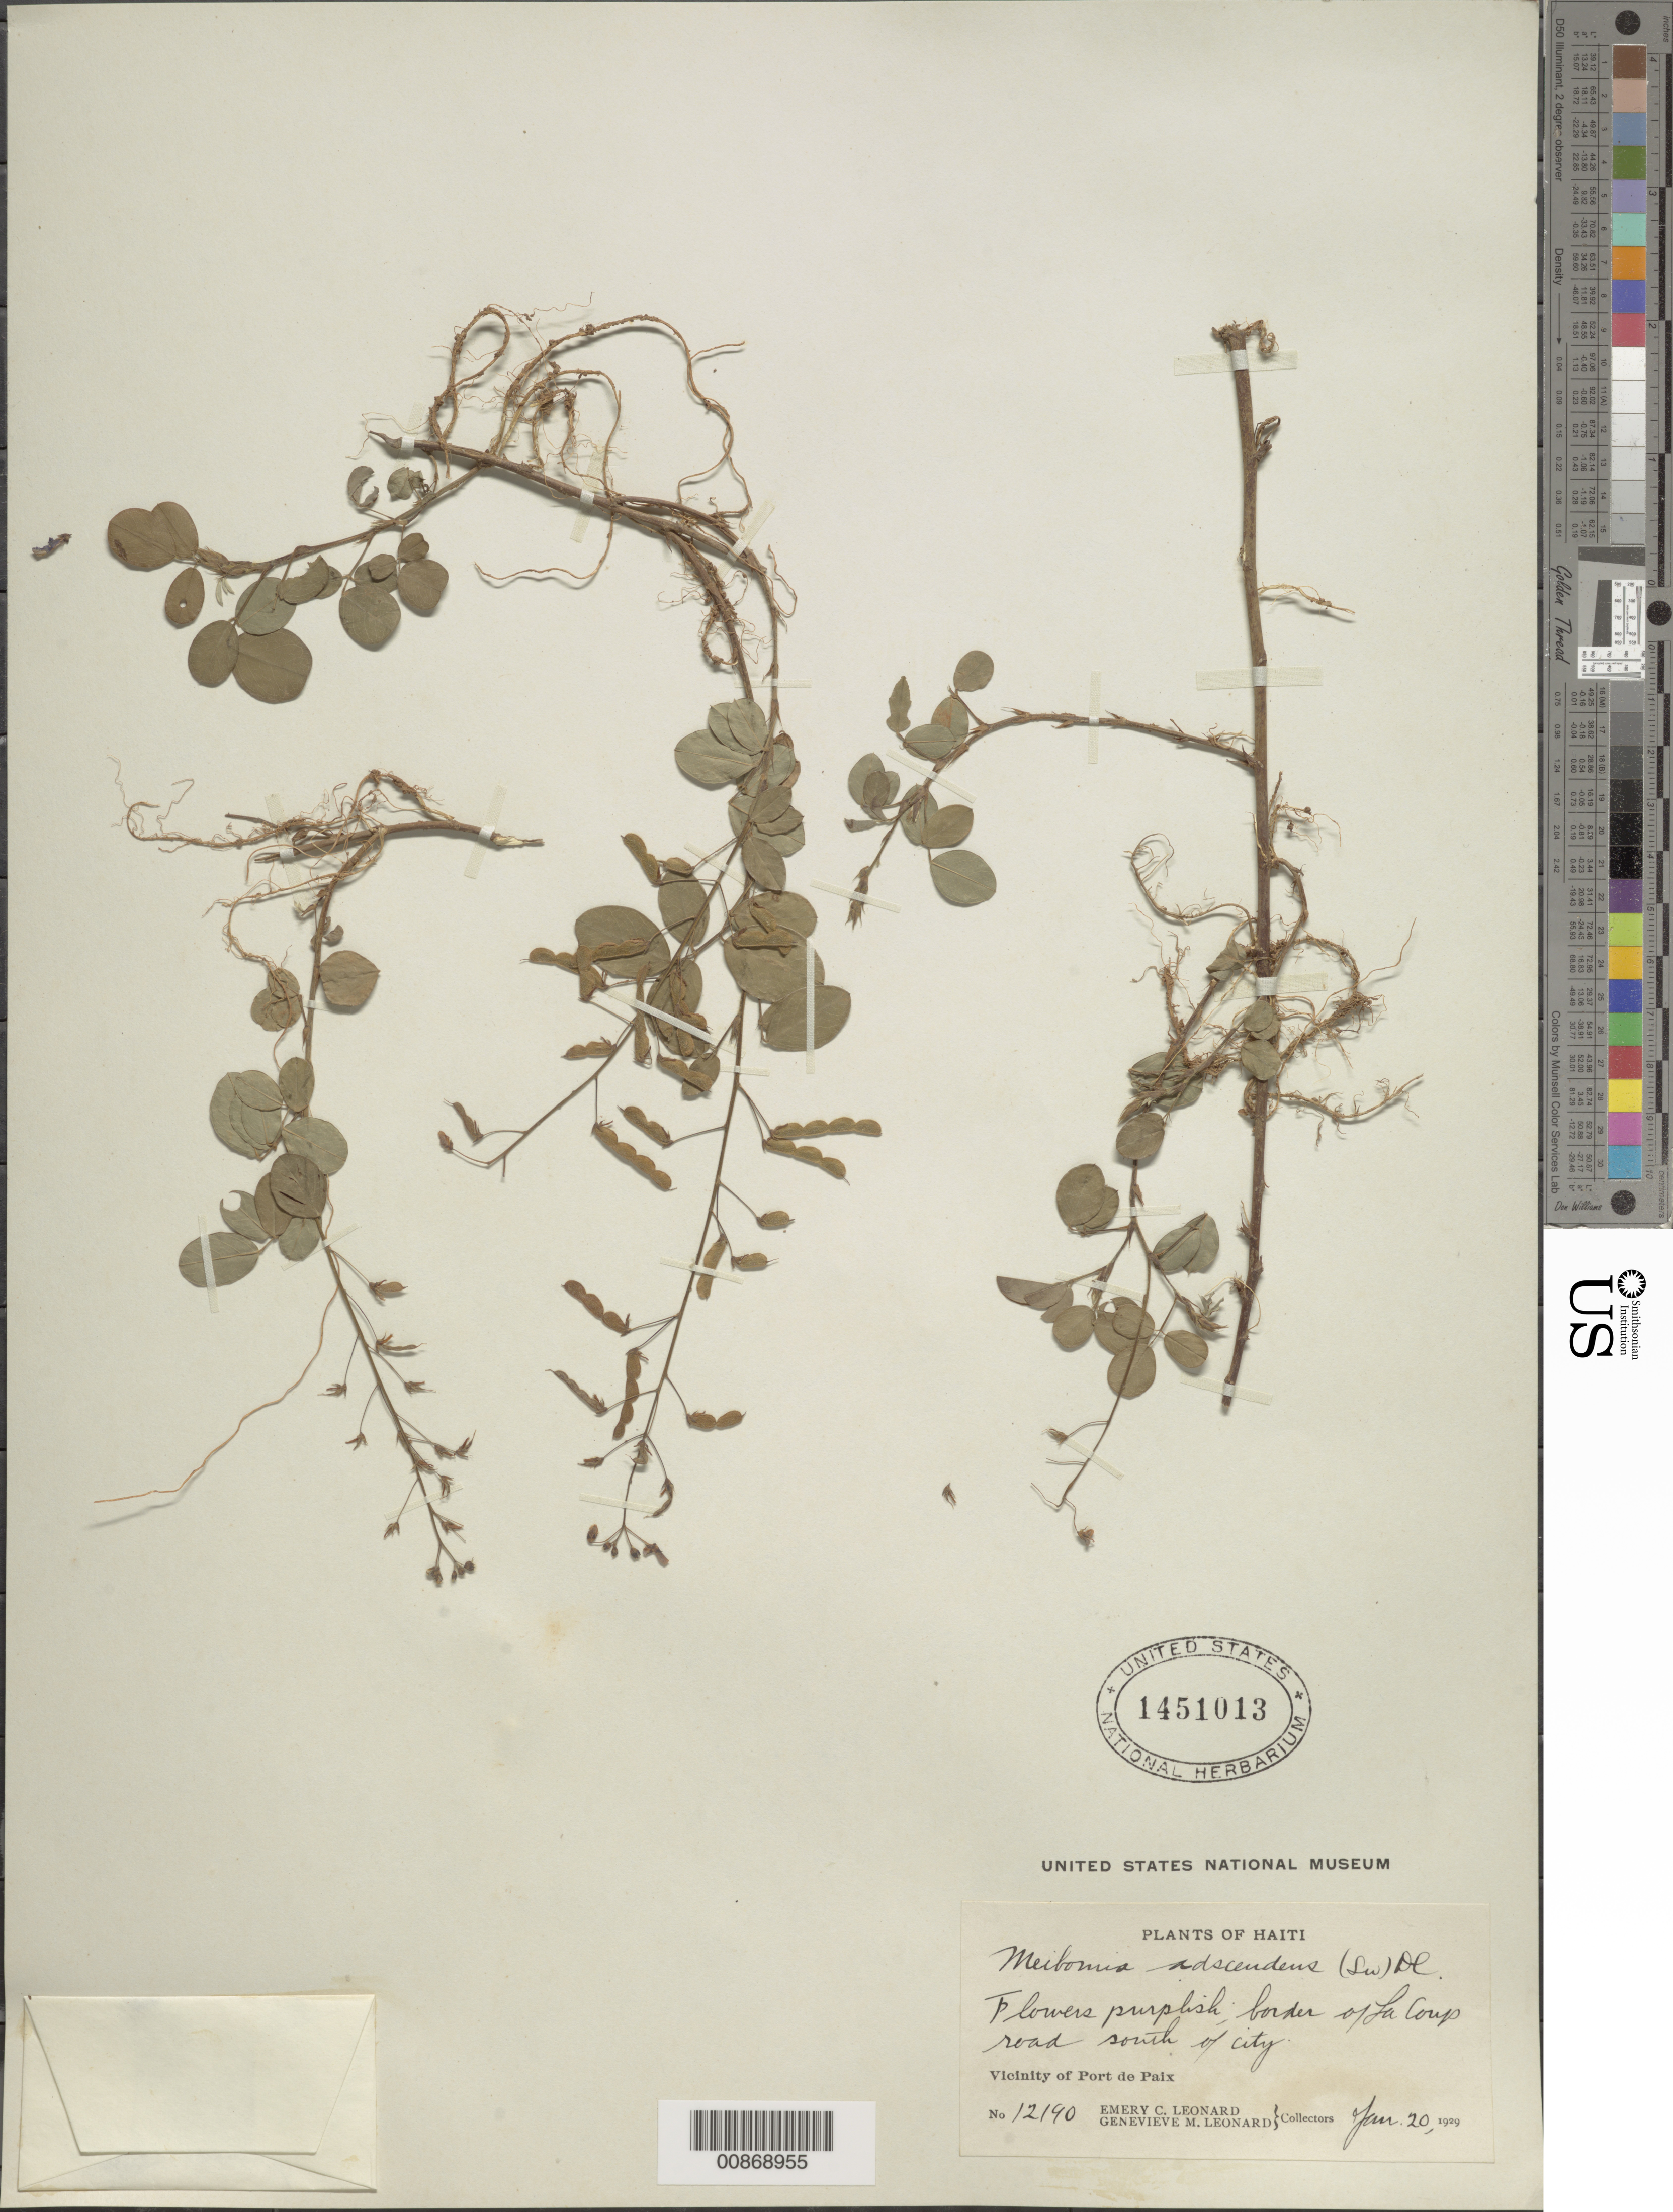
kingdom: Plantae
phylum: Tracheophyta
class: Magnoliopsida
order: Fabales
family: Fabaceae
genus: Grona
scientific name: Grona adscendens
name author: (Sw.) H. Ohashi & K. Ohashi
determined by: Strong, Mark T., (BOT), Smithsonian Institution - National Museum of Natural History (UNITED STATES)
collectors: E. C. Leonard & G. M. Leonard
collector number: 12190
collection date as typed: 20 Jan 1929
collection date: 1929-01-20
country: Haiti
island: Hispaniola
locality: Vicinity of Port-de-Paix. Border of La Coup road south of city.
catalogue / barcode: US 1451013